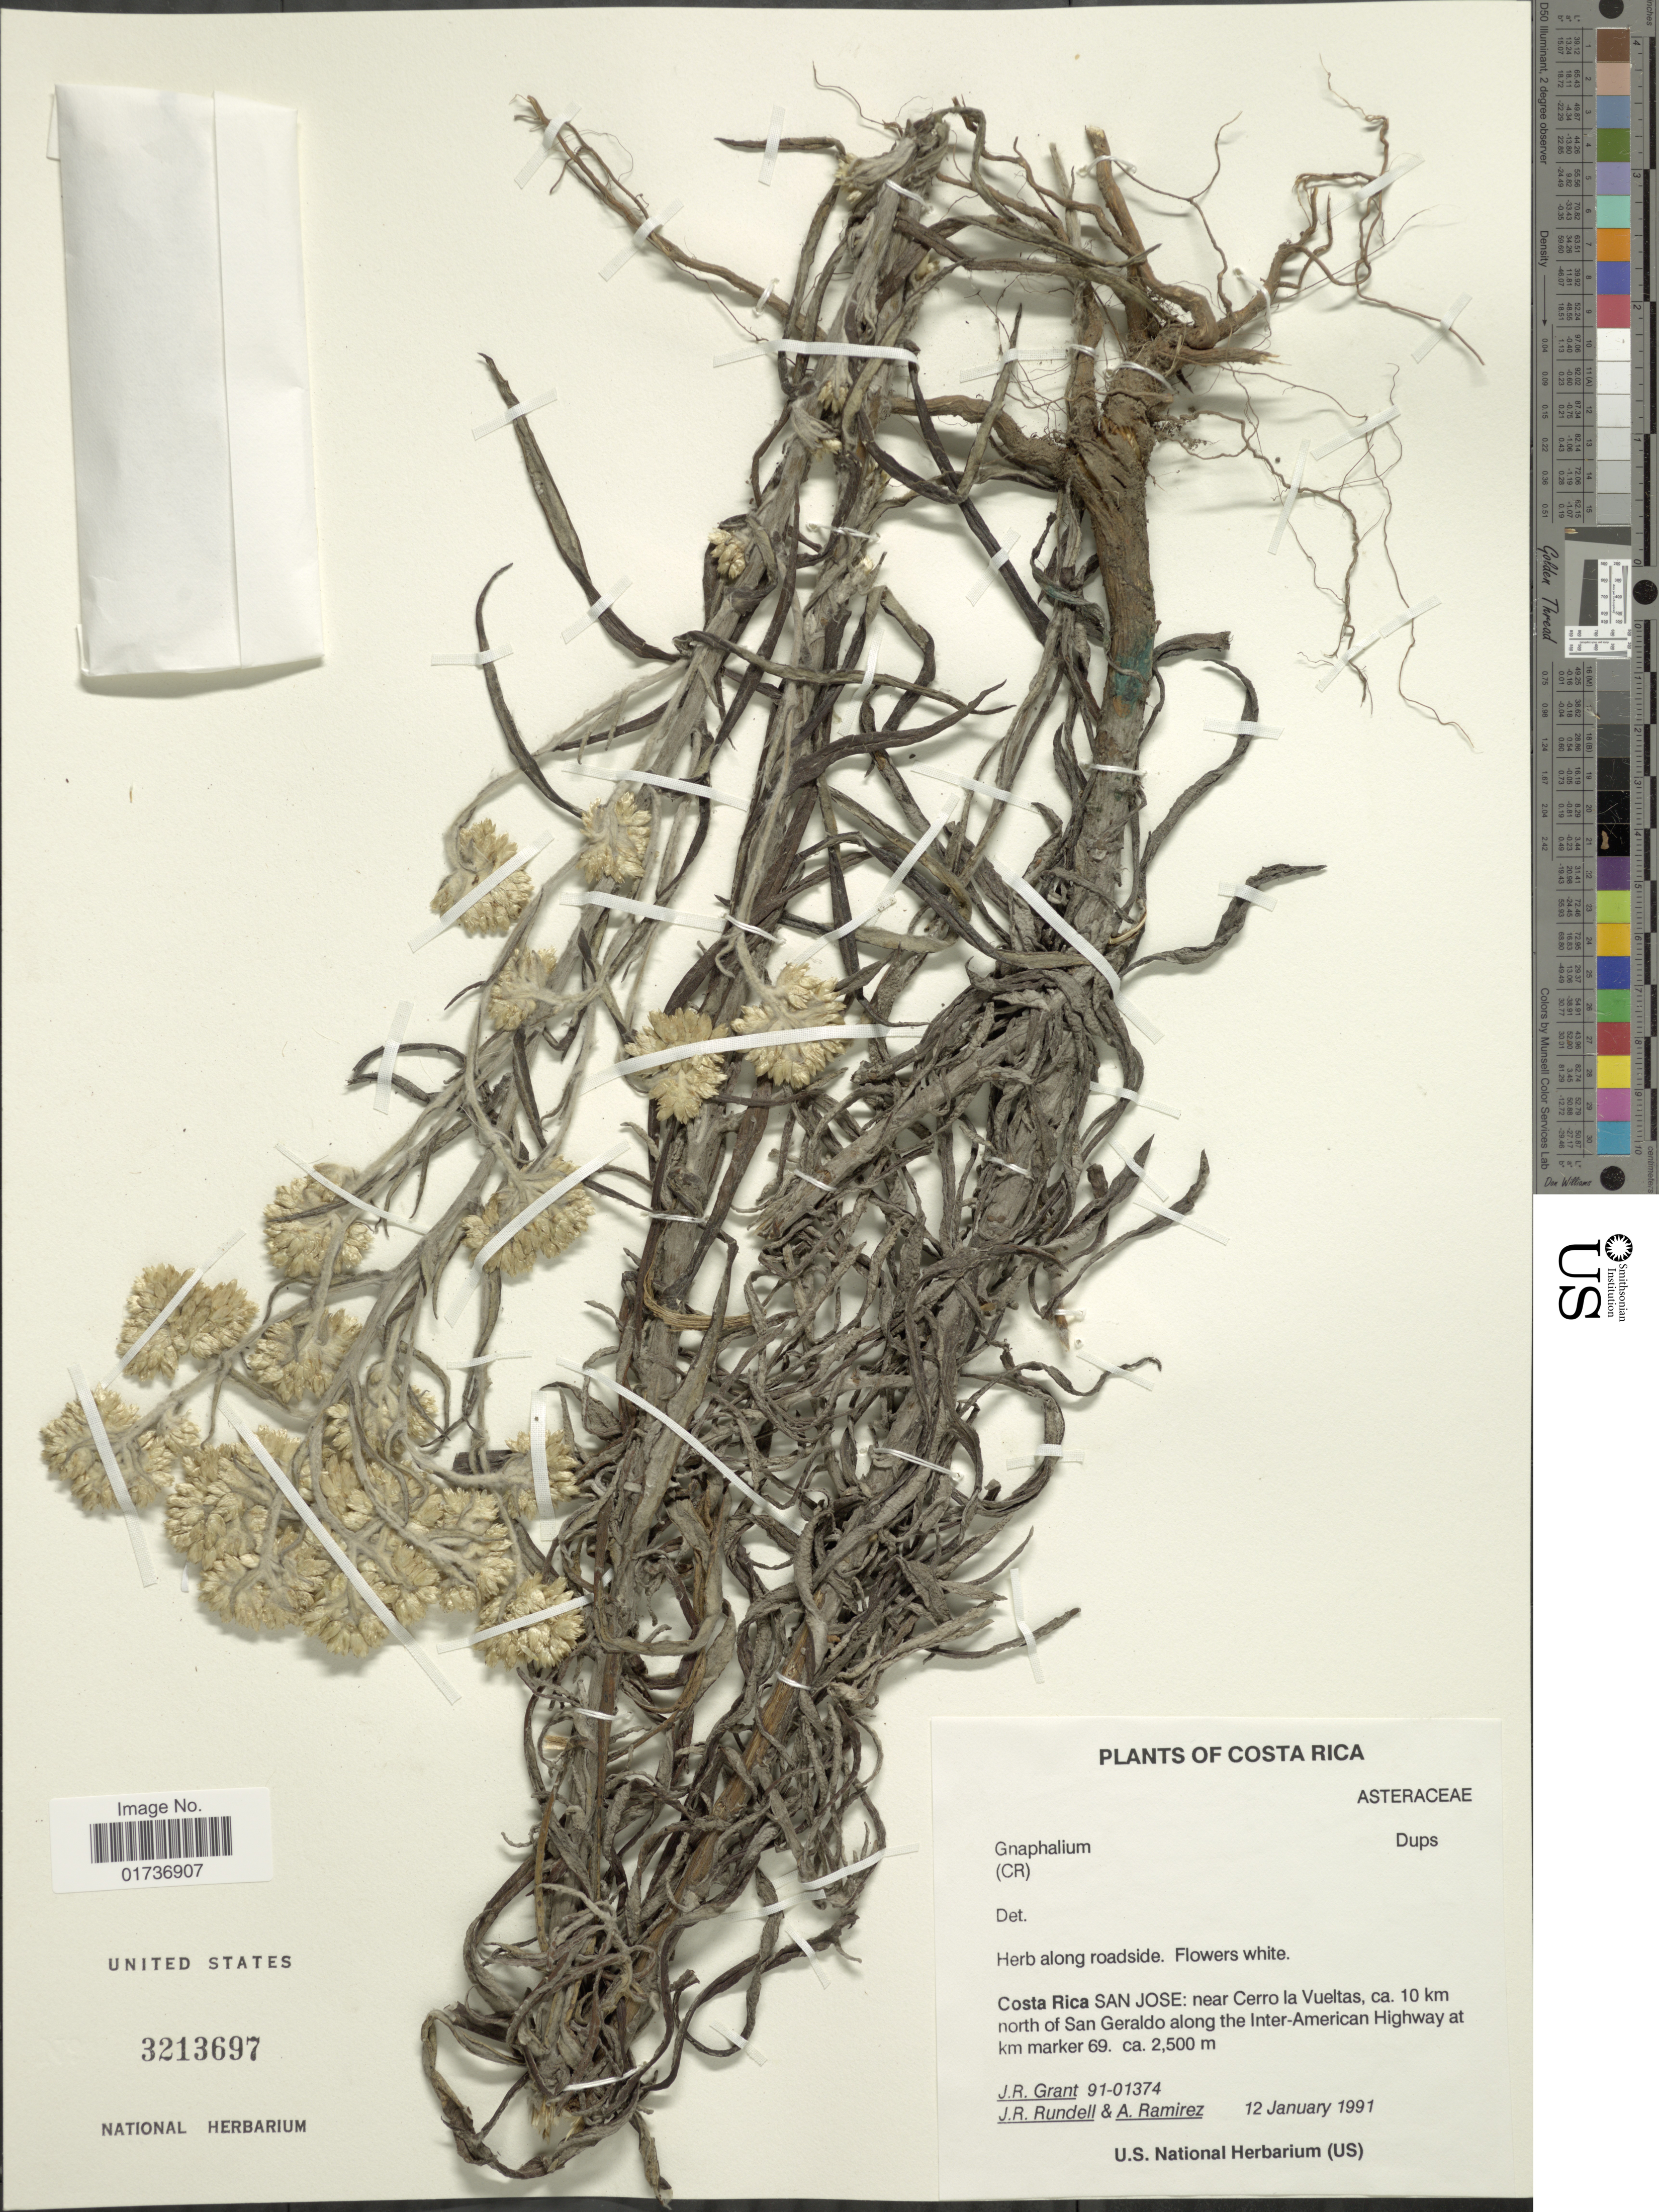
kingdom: Plantae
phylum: Tracheophyta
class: Magnoliopsida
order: Asterales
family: Asteraceae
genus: Pseudognaphalium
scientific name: Pseudognaphalium varabanca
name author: G.L. Nesom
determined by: Nesom, Guy L.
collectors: J. Grant, J. R. Rundell & A. Ramirez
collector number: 91-01374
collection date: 1991-01-12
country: Costa Rica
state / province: San José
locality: Near Cerro la Vueltas, ca 10 km north of San Geraldo along the Inter-American Highway at km marker 69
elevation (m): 2500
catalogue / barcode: US 3213697